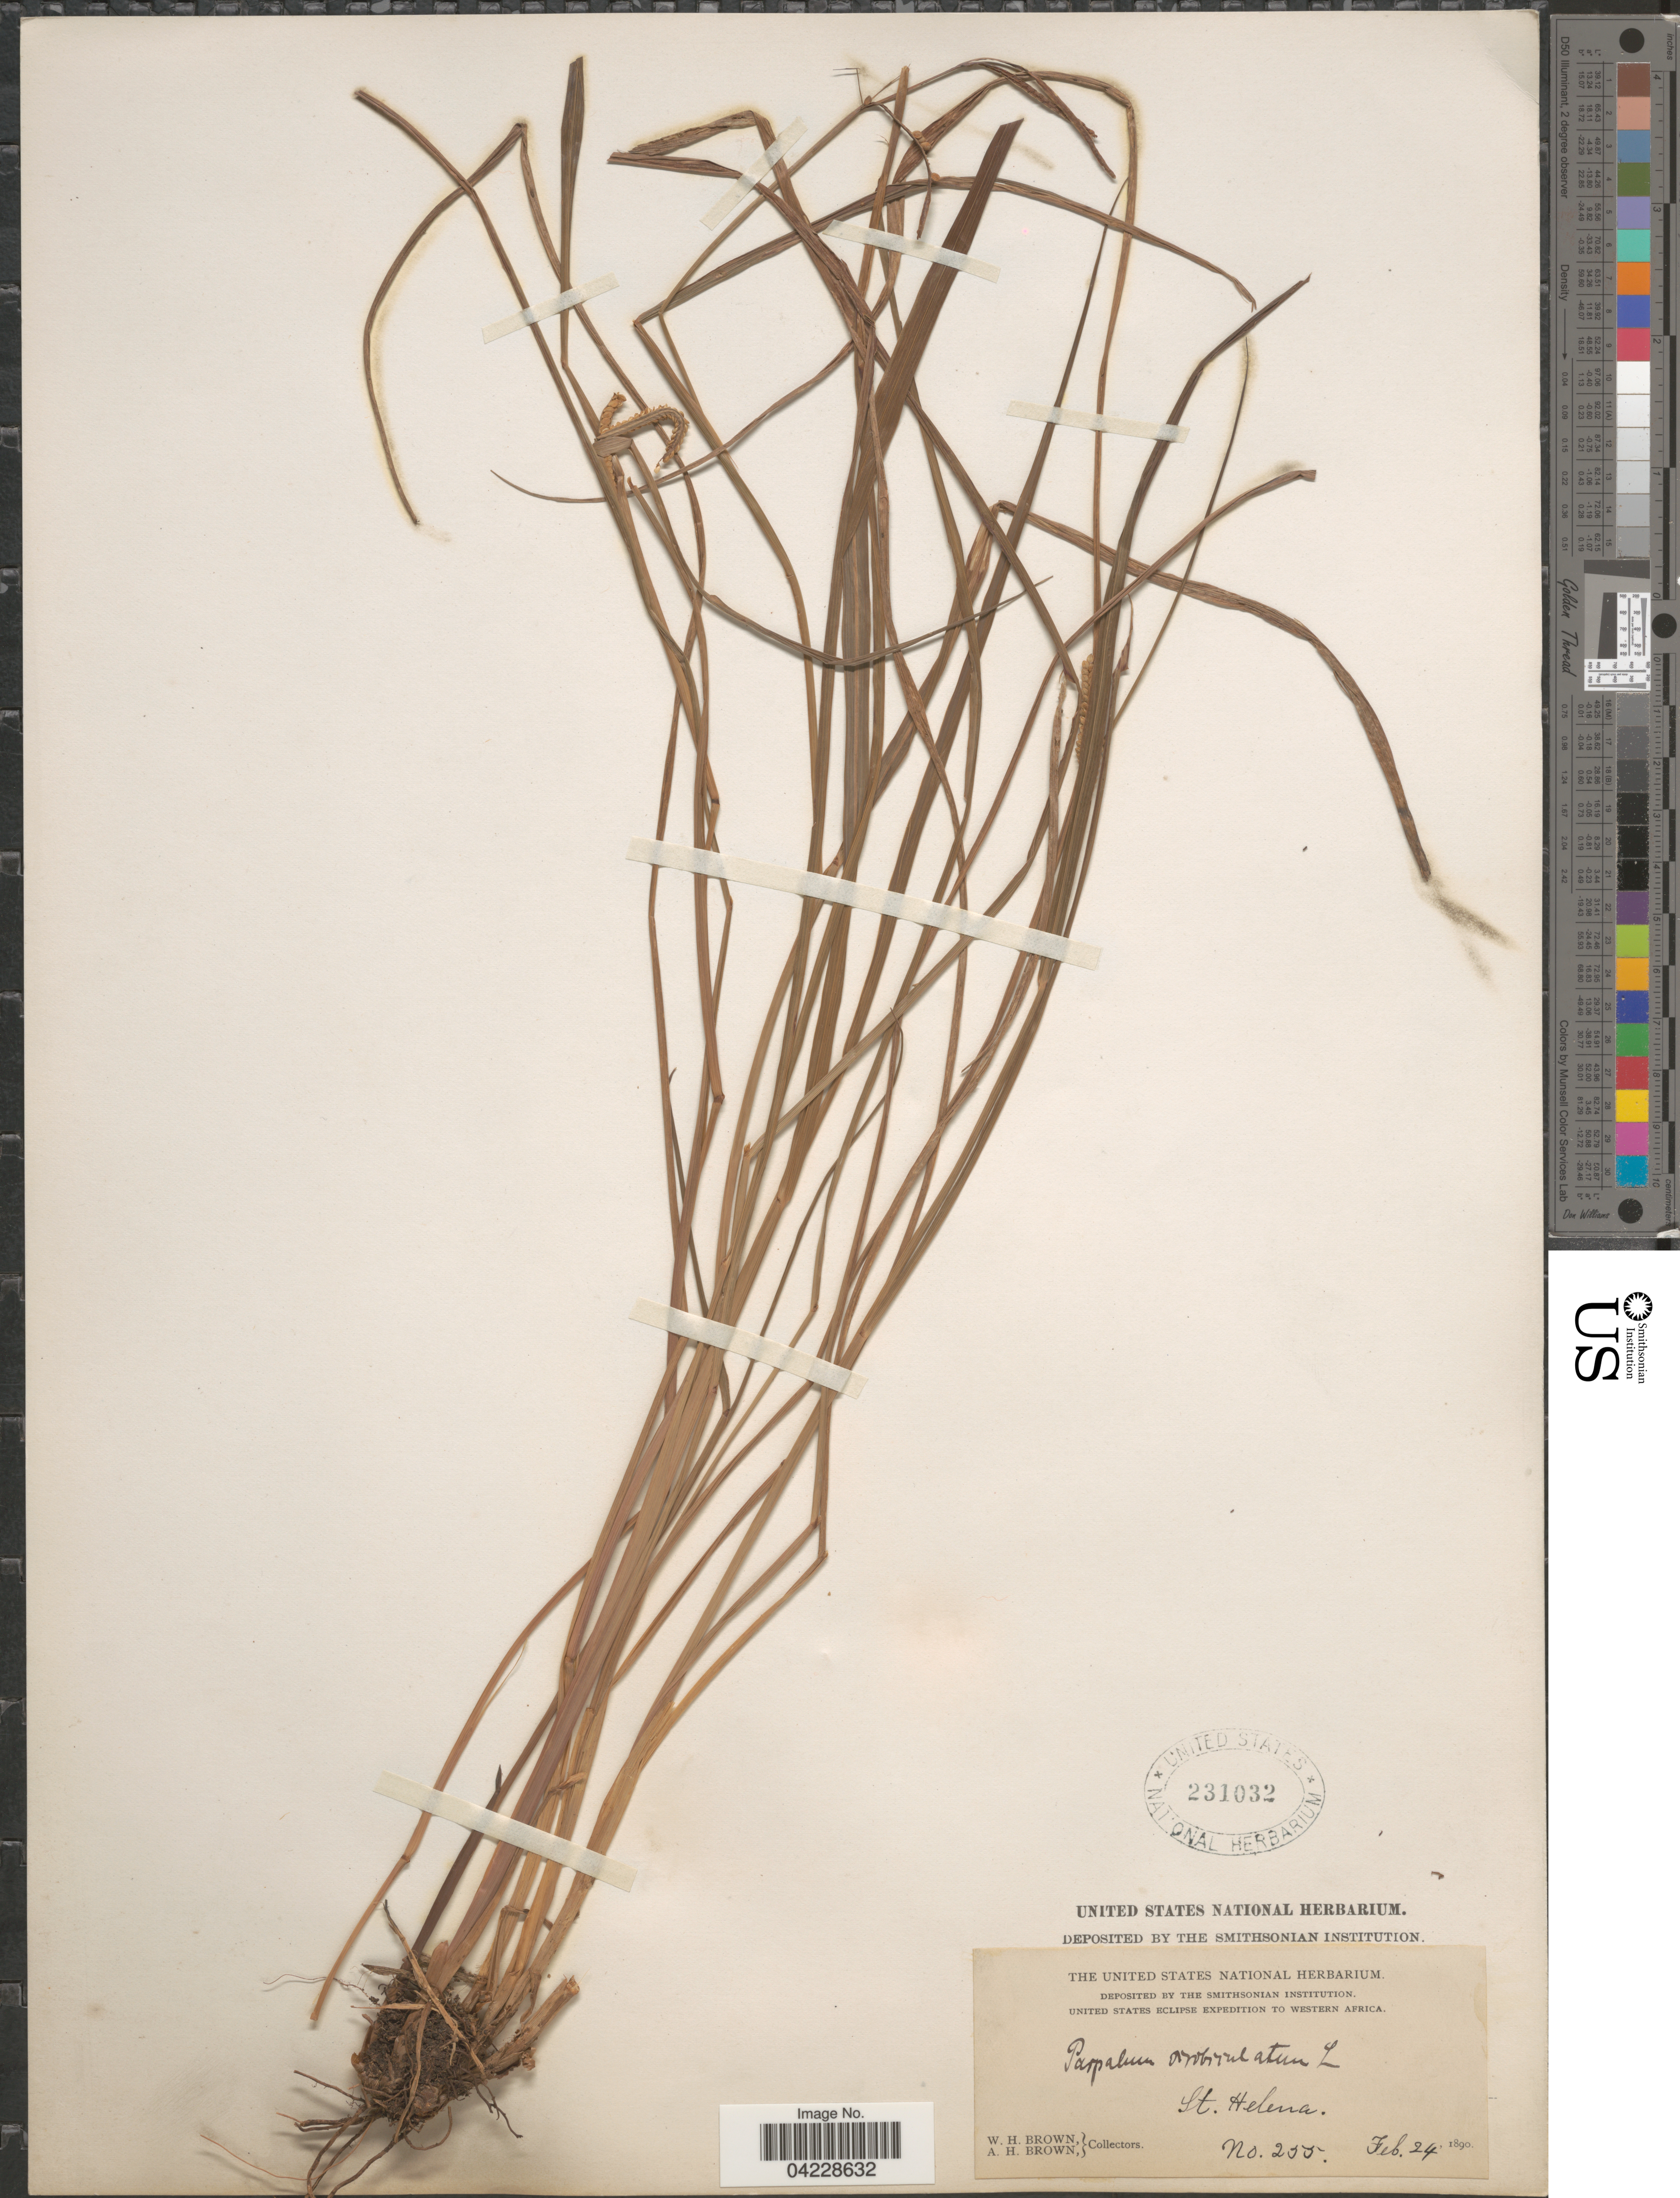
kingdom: Plantae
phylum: Tracheophyta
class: Liliopsida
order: Poales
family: Poaceae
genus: Paspalum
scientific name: Paspalum scrobiculatum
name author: L.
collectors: W. H. Brown & A. H. Brown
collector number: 255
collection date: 1890-02-24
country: St. Helena Islands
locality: United States Eclipse Expedition to Western Africa. St. Helena.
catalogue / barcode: US 231032